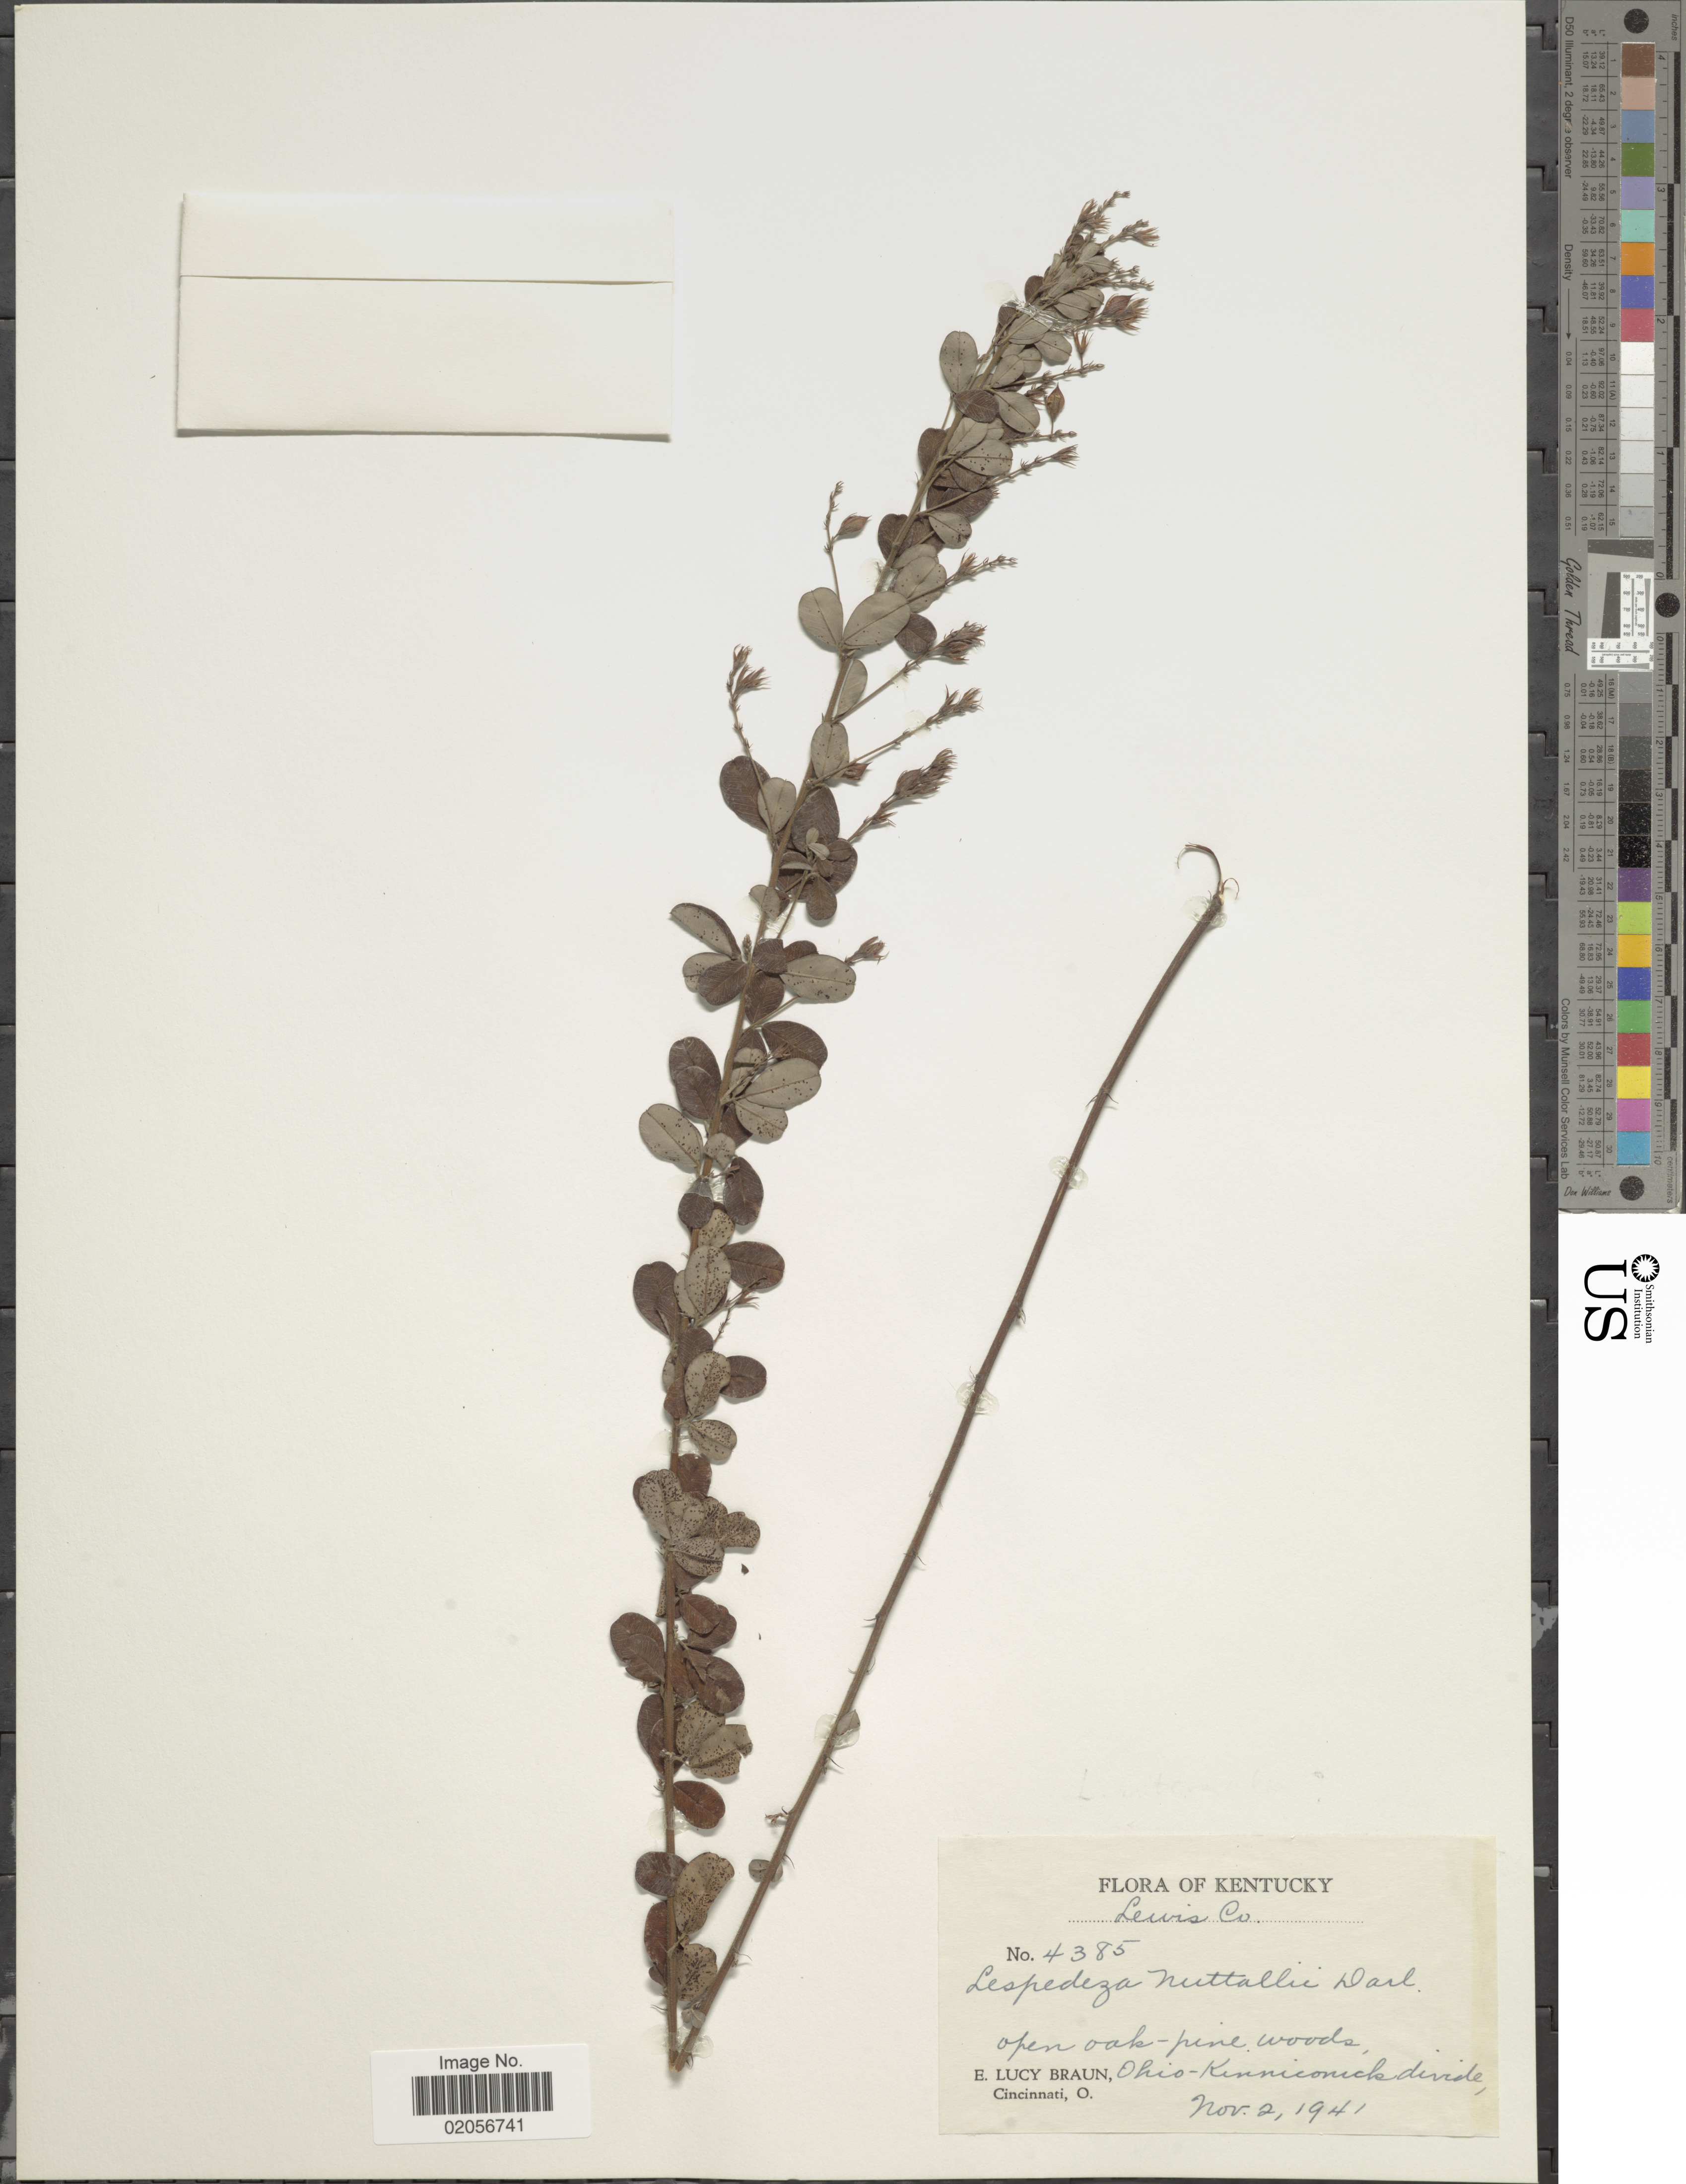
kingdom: Plantae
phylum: Tracheophyta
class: Magnoliopsida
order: Fabales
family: Fabaceae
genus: Lespedeza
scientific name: Lespedeza nuttallii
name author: Darl.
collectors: E. L. Braun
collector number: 4385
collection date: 1941-11-02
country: United States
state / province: Kentucky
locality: Lweis Co, Open oak-pine woods, Ohio-Kinniconick divide